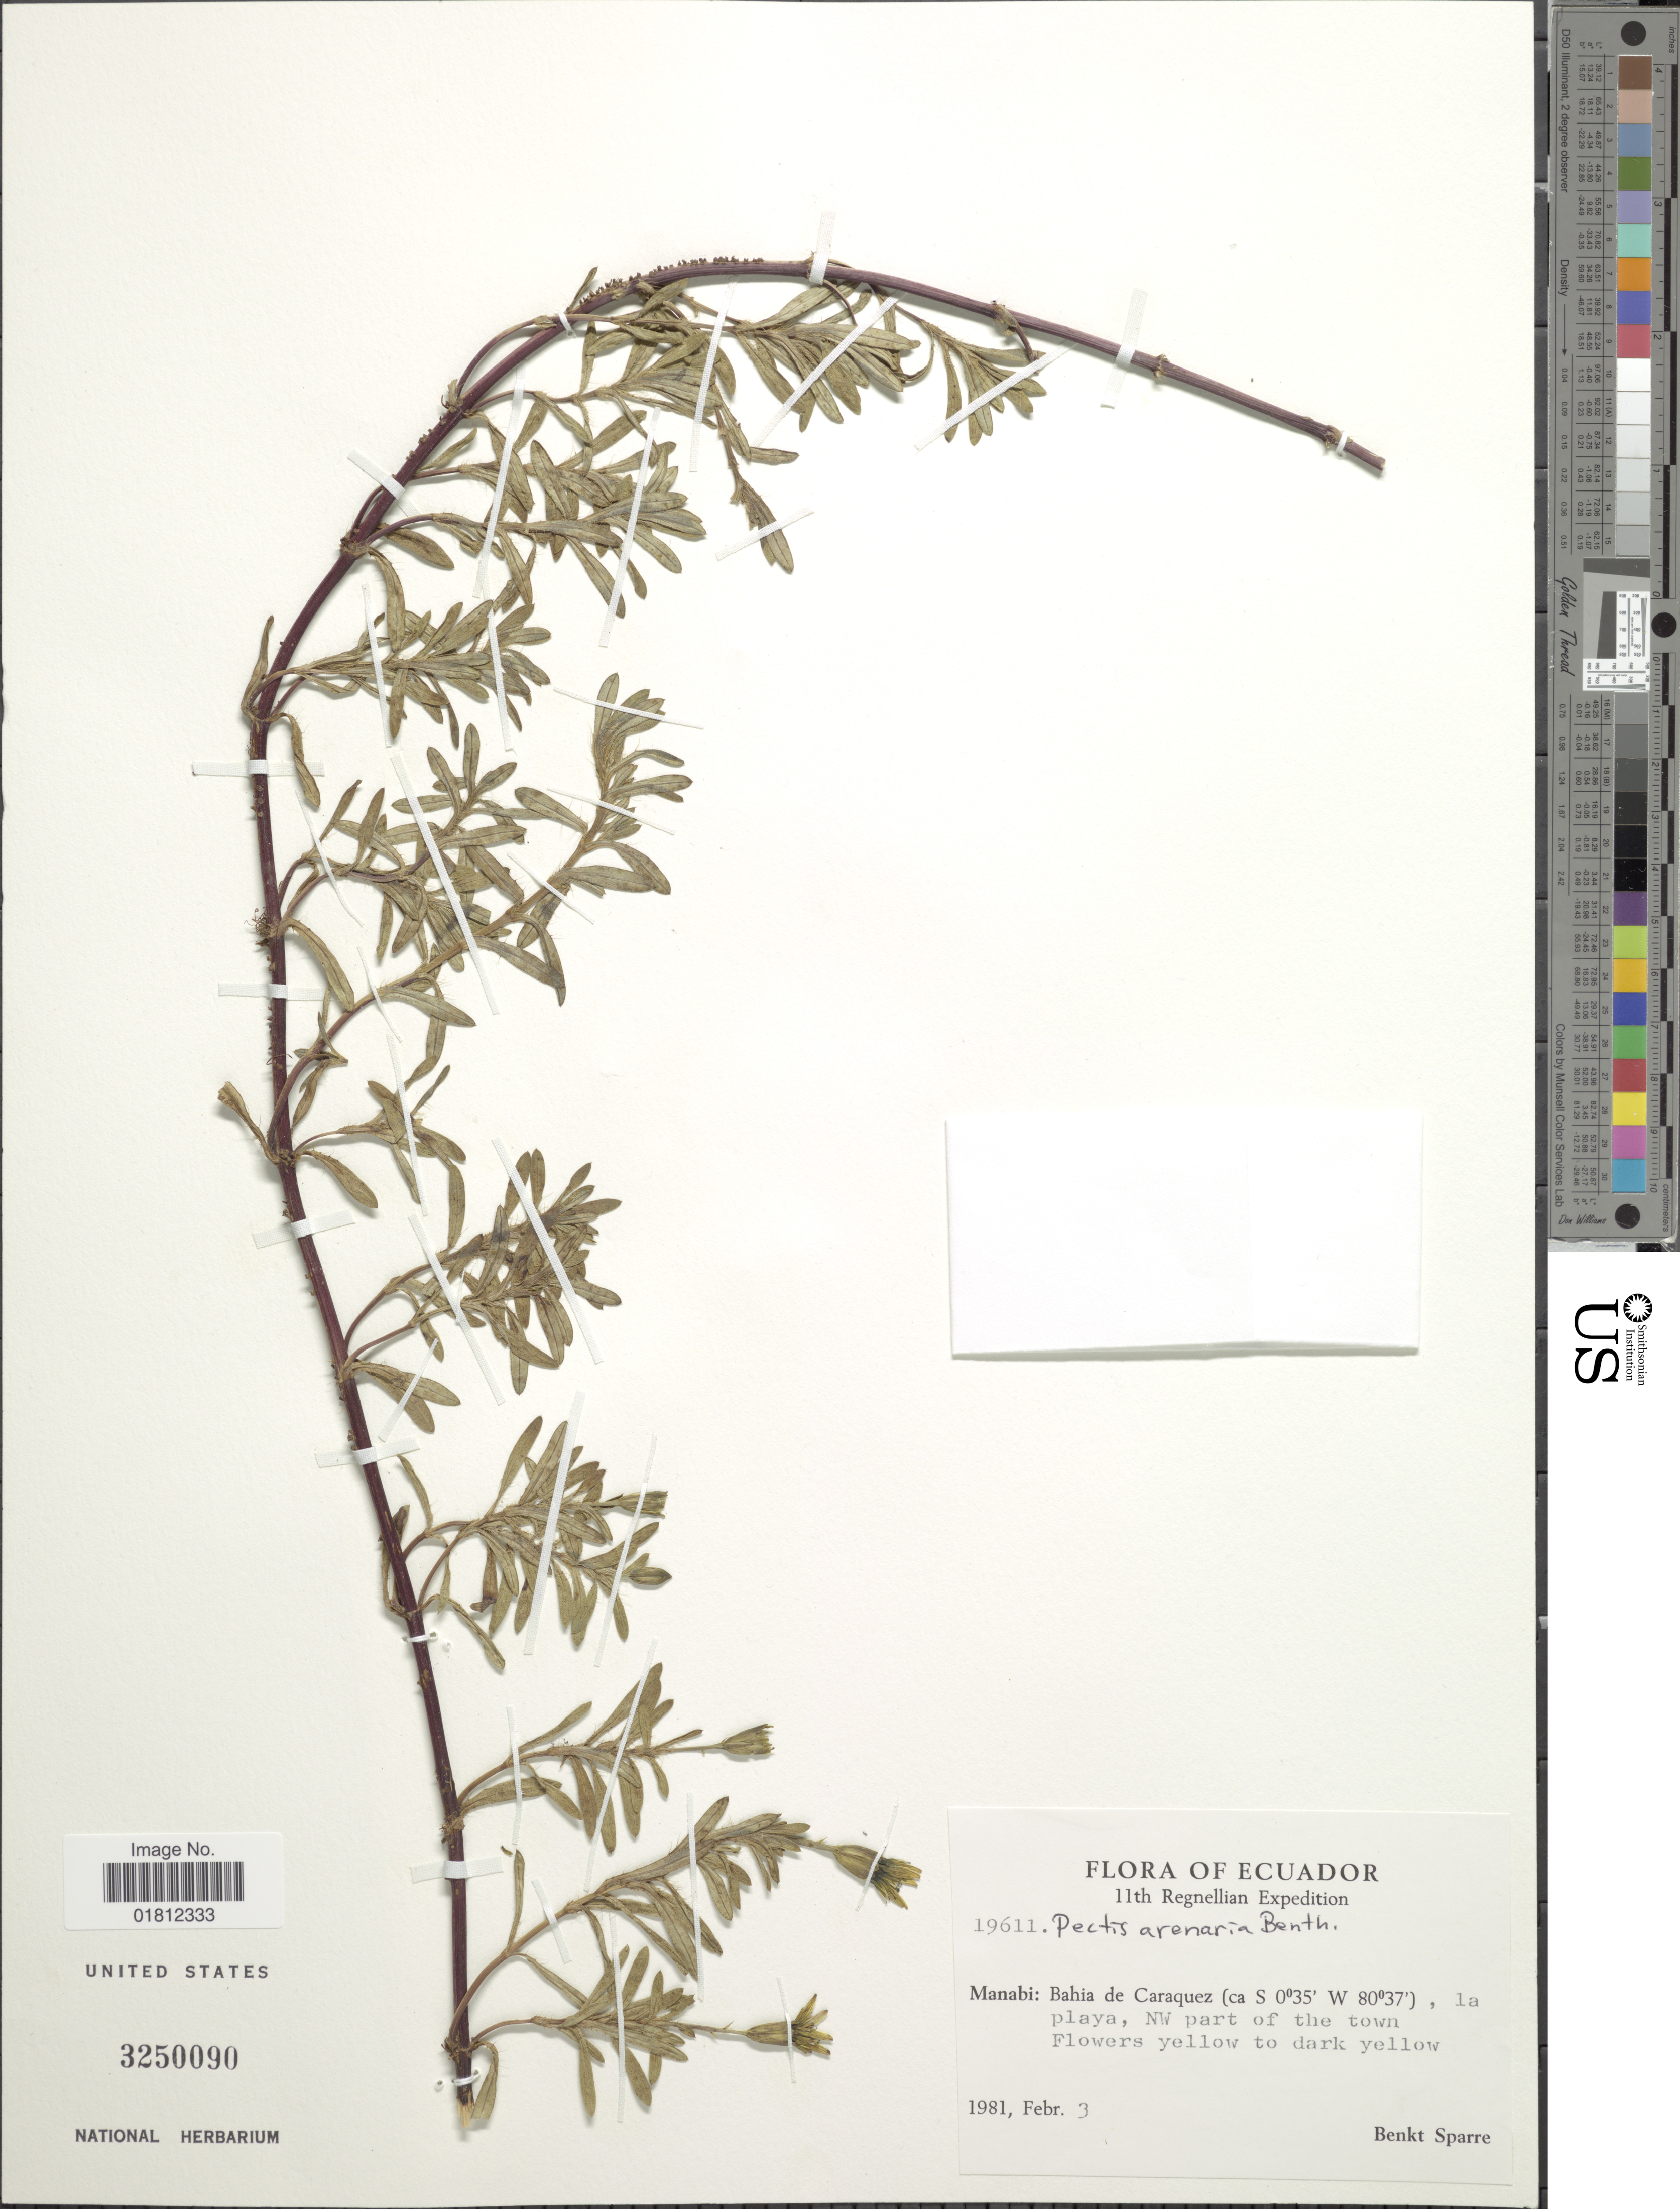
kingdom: Plantae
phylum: Tracheophyta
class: Magnoliopsida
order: Asterales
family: Asteraceae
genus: Pectis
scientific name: Pectis multiflosculosa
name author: (DC.) Sch. Bip.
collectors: B. Sparre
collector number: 19611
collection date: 1981-02-03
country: Ecuador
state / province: Manabí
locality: Manabi: Bahia de Caraquez, la Playa, NW part of the town.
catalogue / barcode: US 3250090